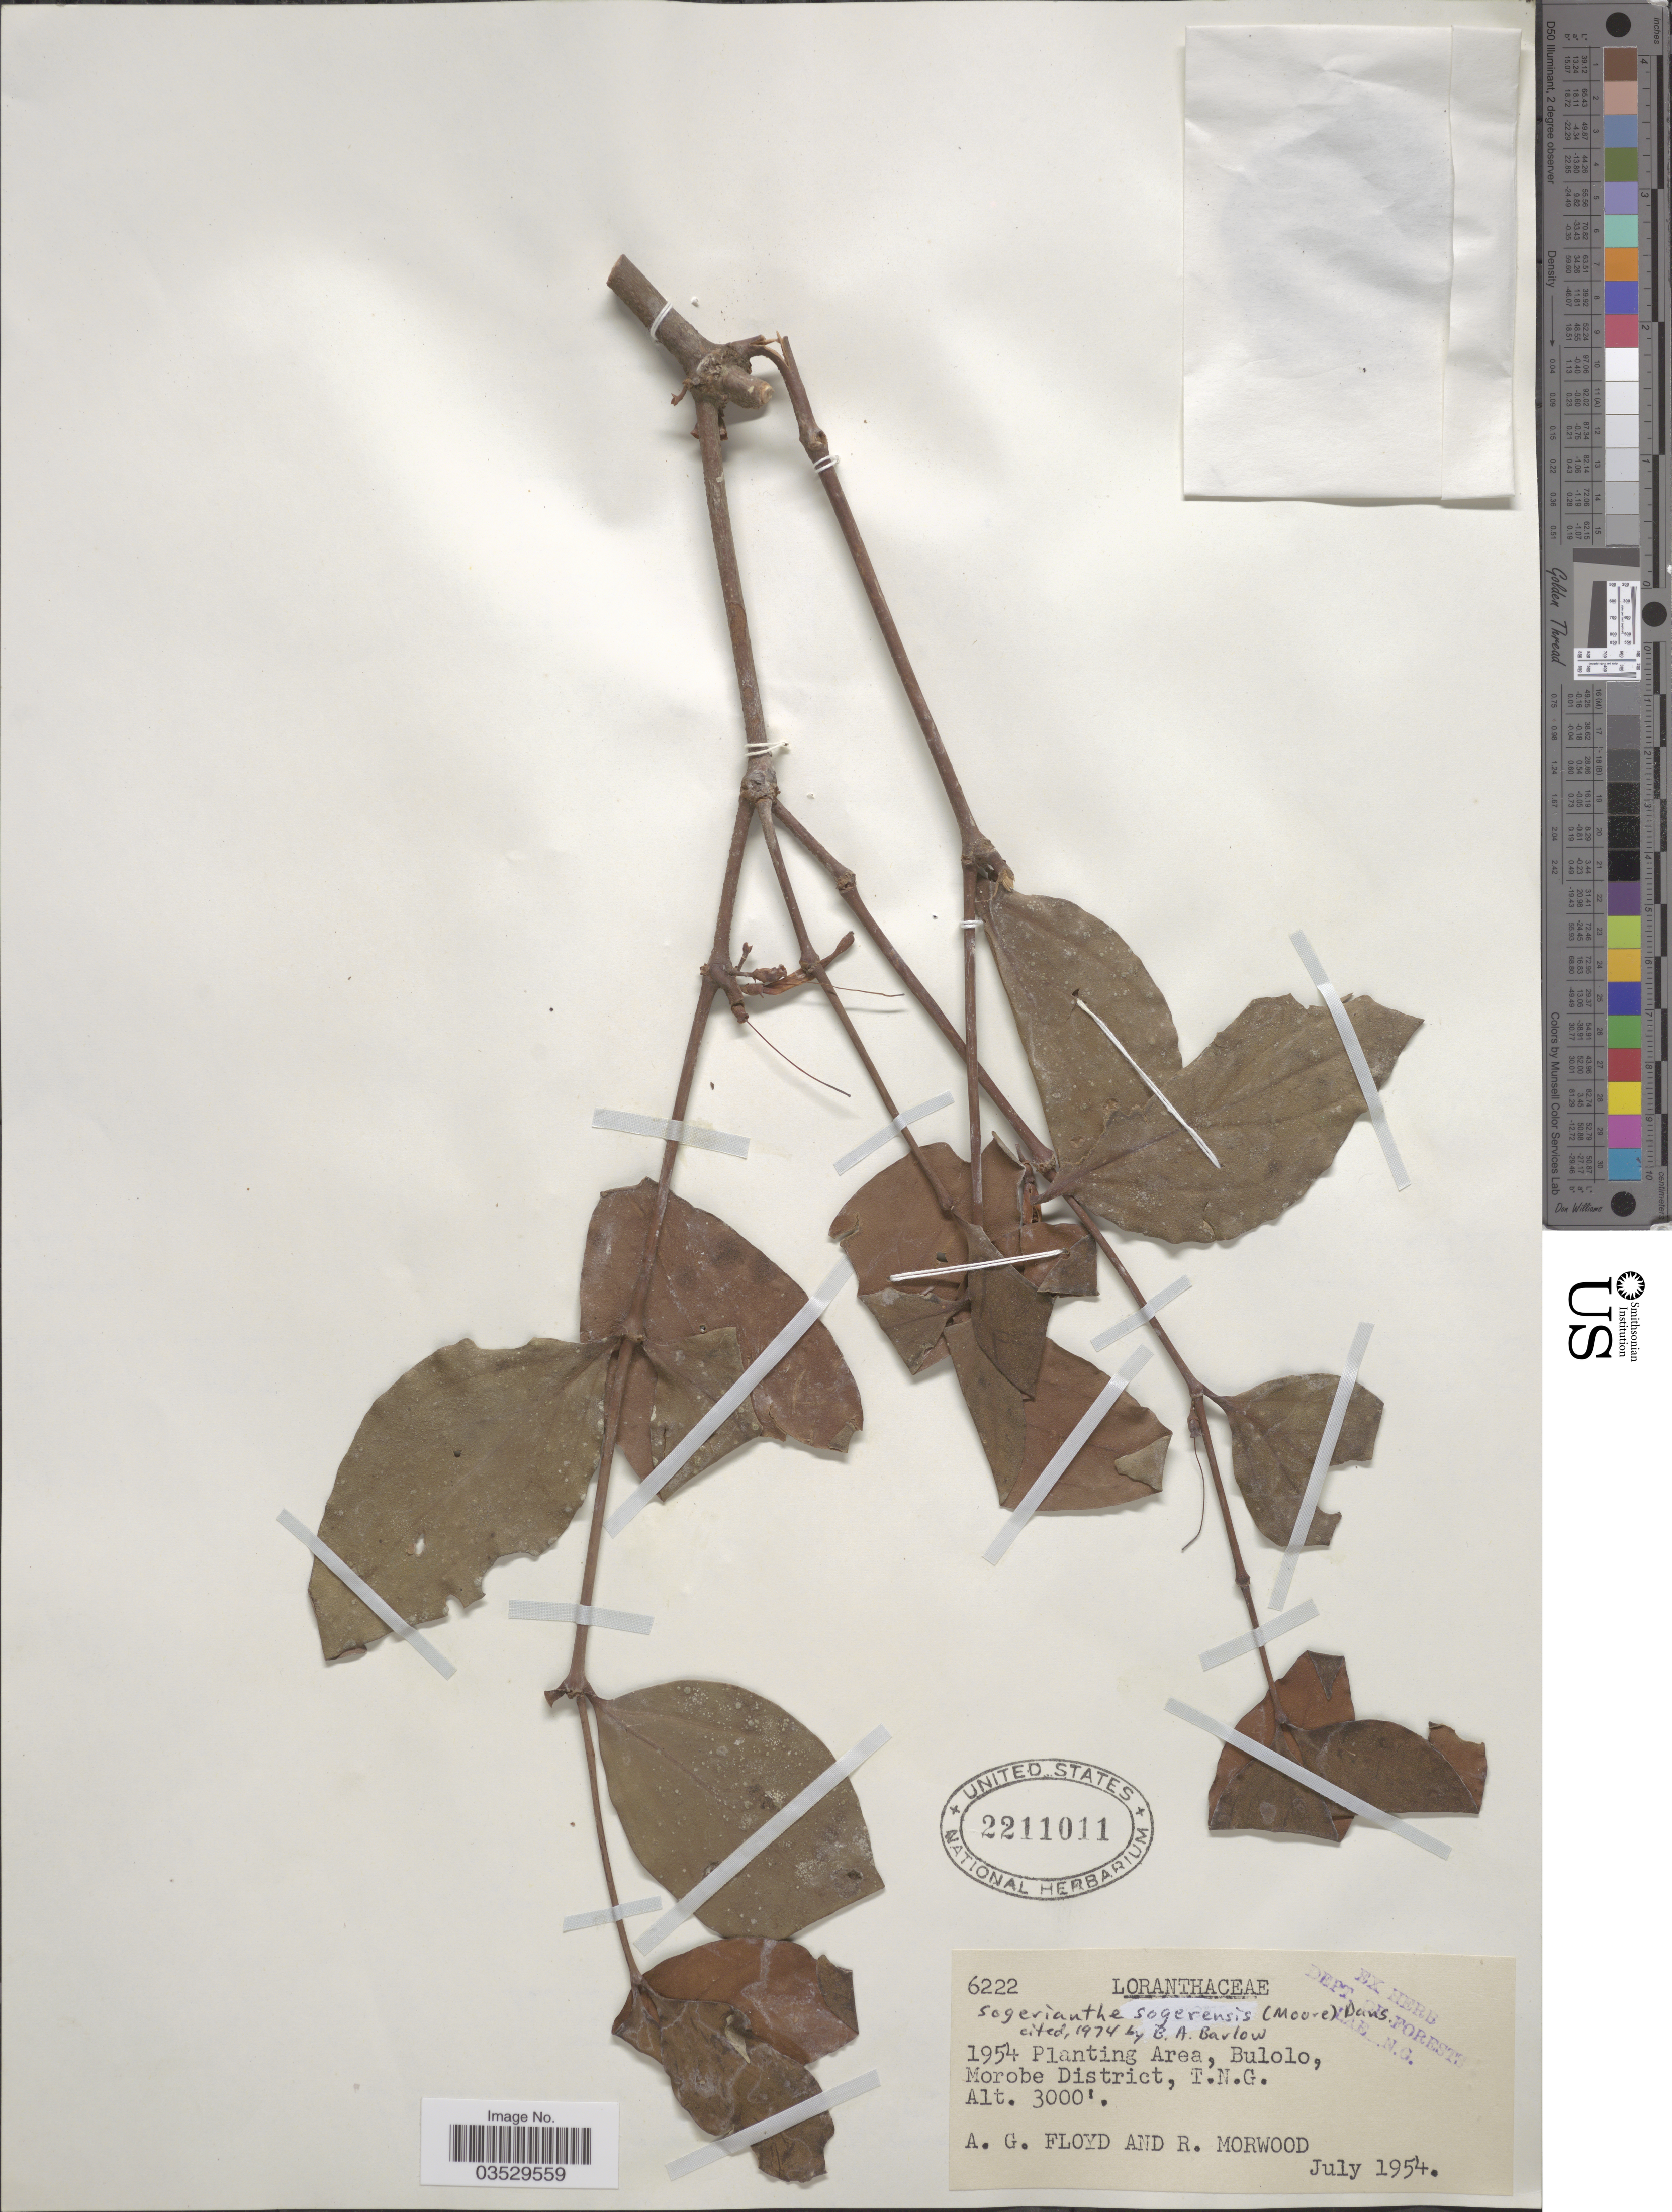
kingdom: Plantae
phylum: Tracheophyta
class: Magnoliopsida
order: Santalales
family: Loranthaceae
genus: Sogerianthe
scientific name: Sogerianthe sessiliflora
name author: (Danser) Danser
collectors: A. G. Floyd & R. Morwood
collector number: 6222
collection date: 1954-07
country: Papua New Guinea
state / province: Morobe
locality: Planting Area, Bulolo, Morobe District, T.N.G.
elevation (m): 914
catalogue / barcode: US 2211011